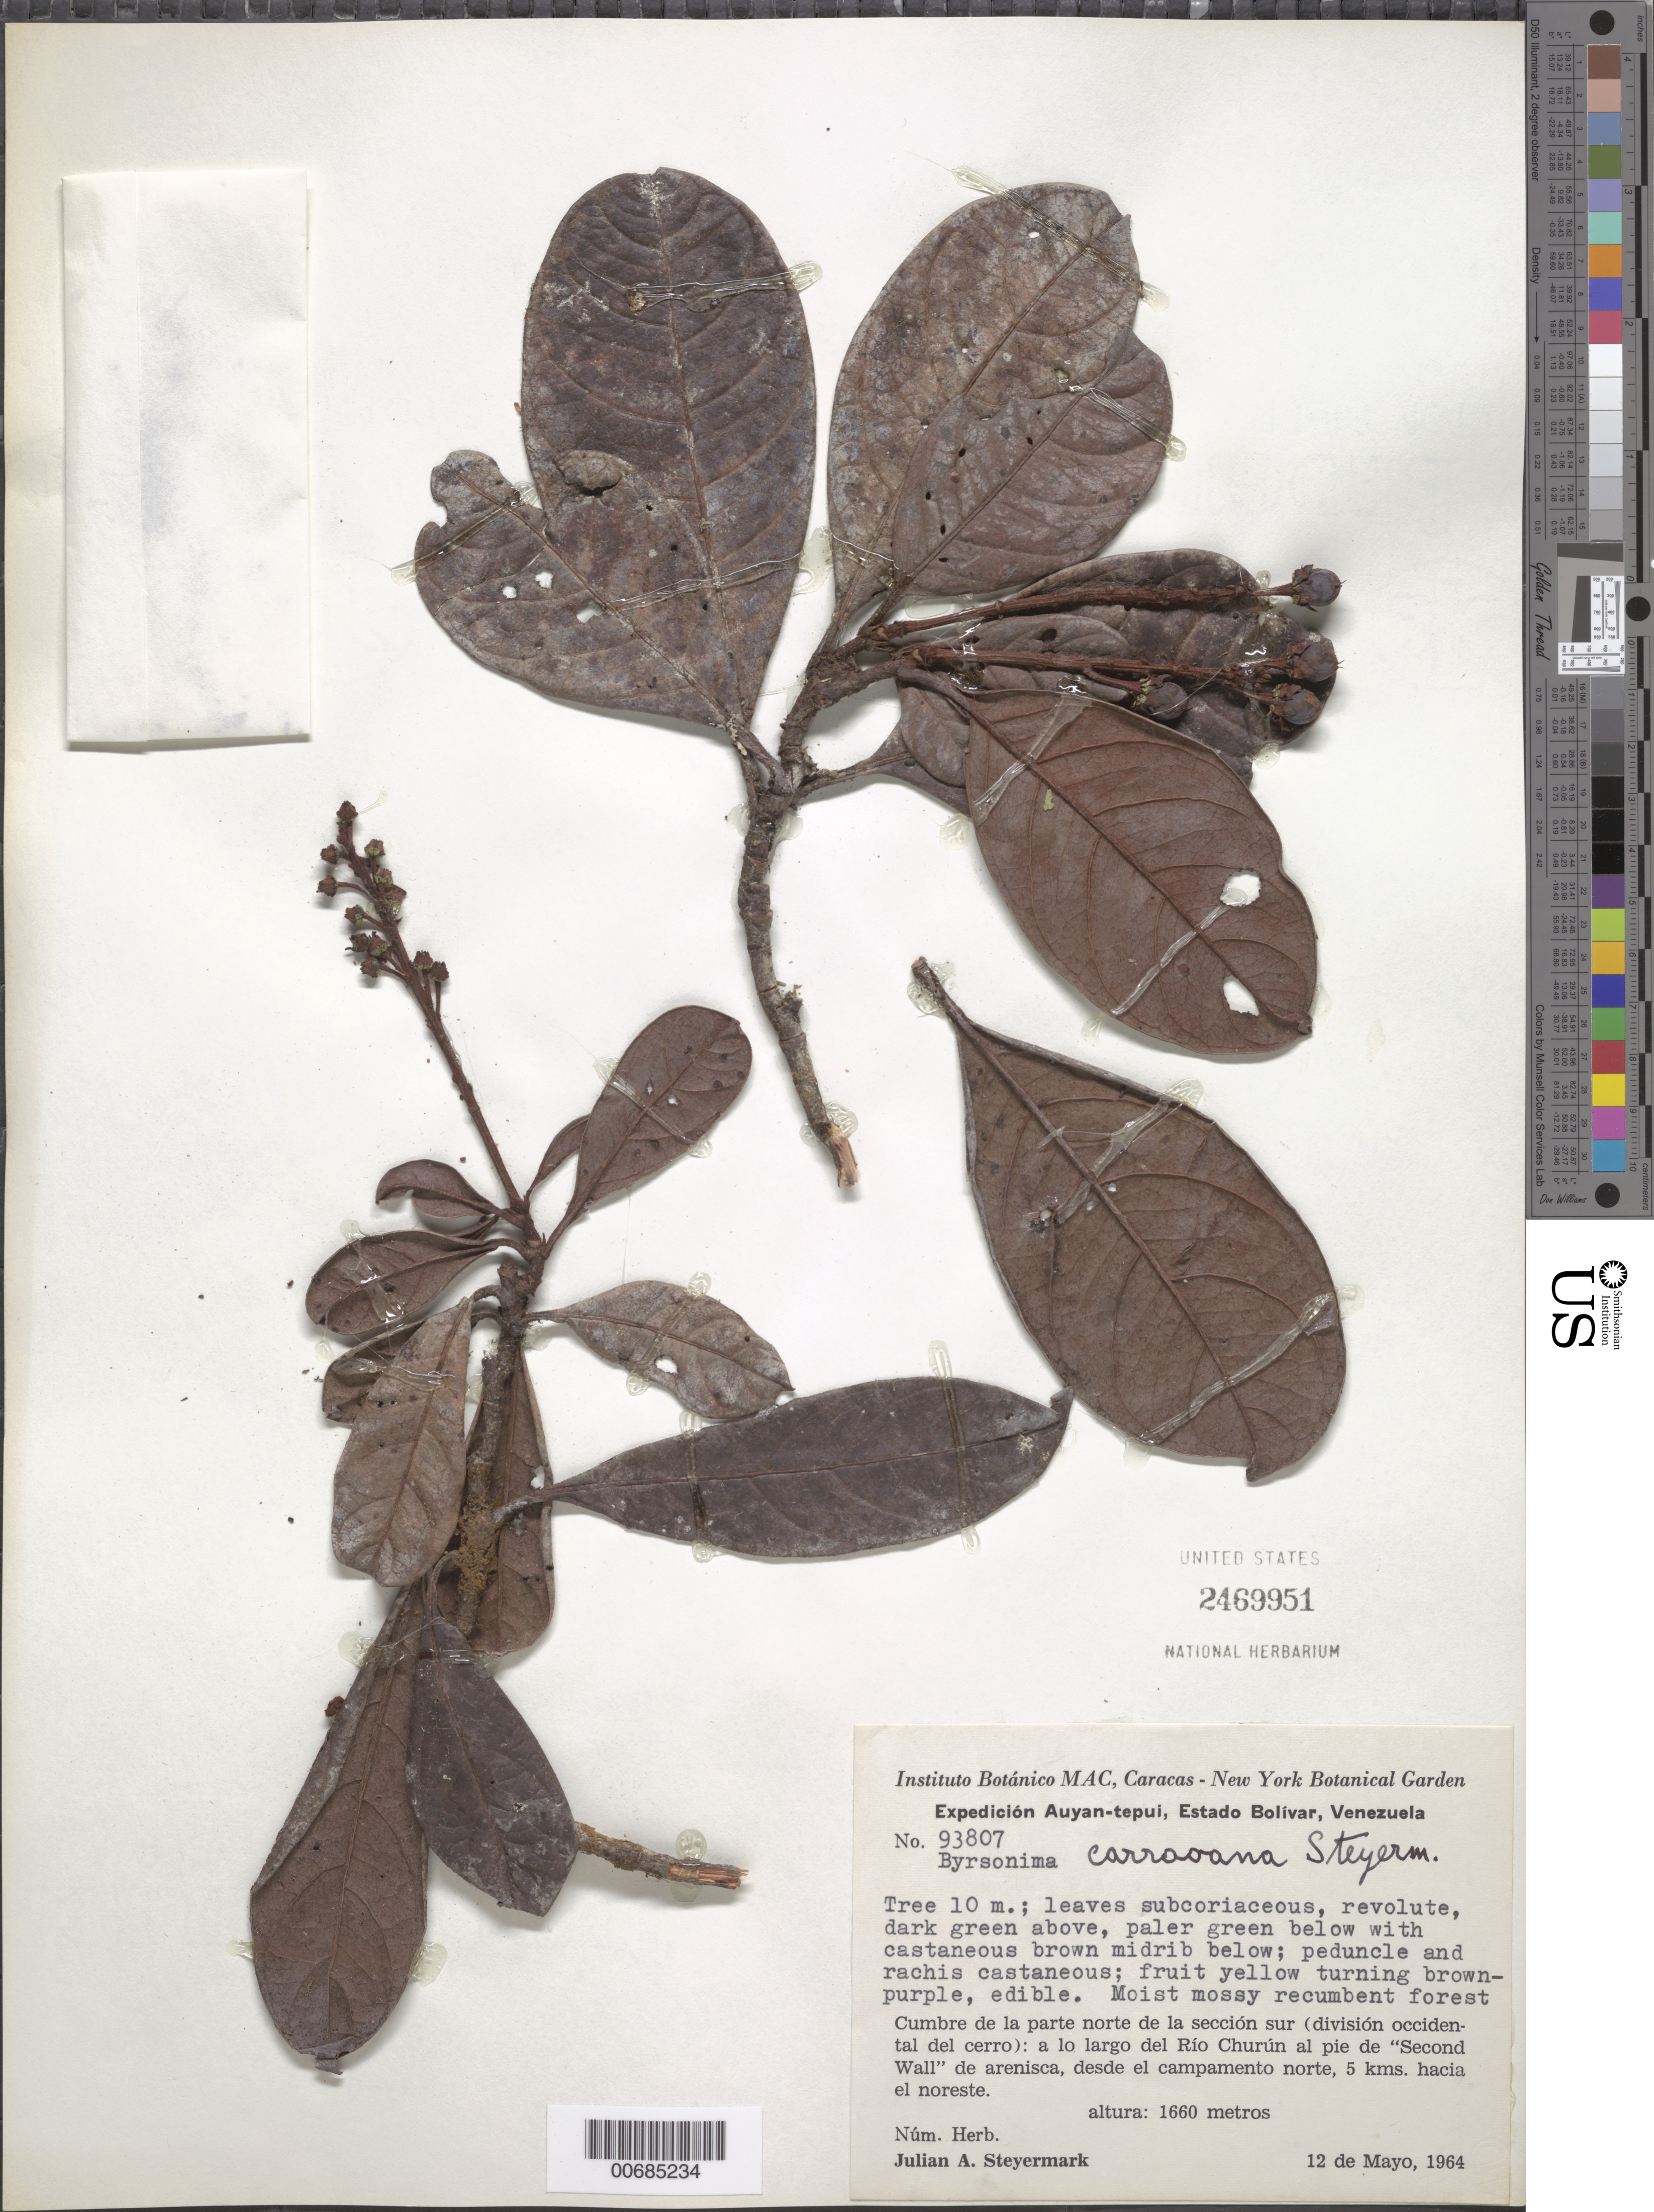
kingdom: Plantae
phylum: Tracheophyta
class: Magnoliopsida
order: Malpighiales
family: Malpighiaceae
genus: Byrsonima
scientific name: Byrsonima carraoana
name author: Steyerm.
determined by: Anderson, W. R., (MICH), University of Michigan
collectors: J. Steyermark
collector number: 93807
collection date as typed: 12-May-64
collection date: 1964-05-12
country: Venezuela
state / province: Bolívar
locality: Auyan-tepuí, Río Churún, de la parte norte de la sección sur (división occidental del cerro); a lo largo del Río Churún al pie de "Second Wall" desde el campamento norte, 5 km hacia el noreste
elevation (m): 1660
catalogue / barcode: US 2469951